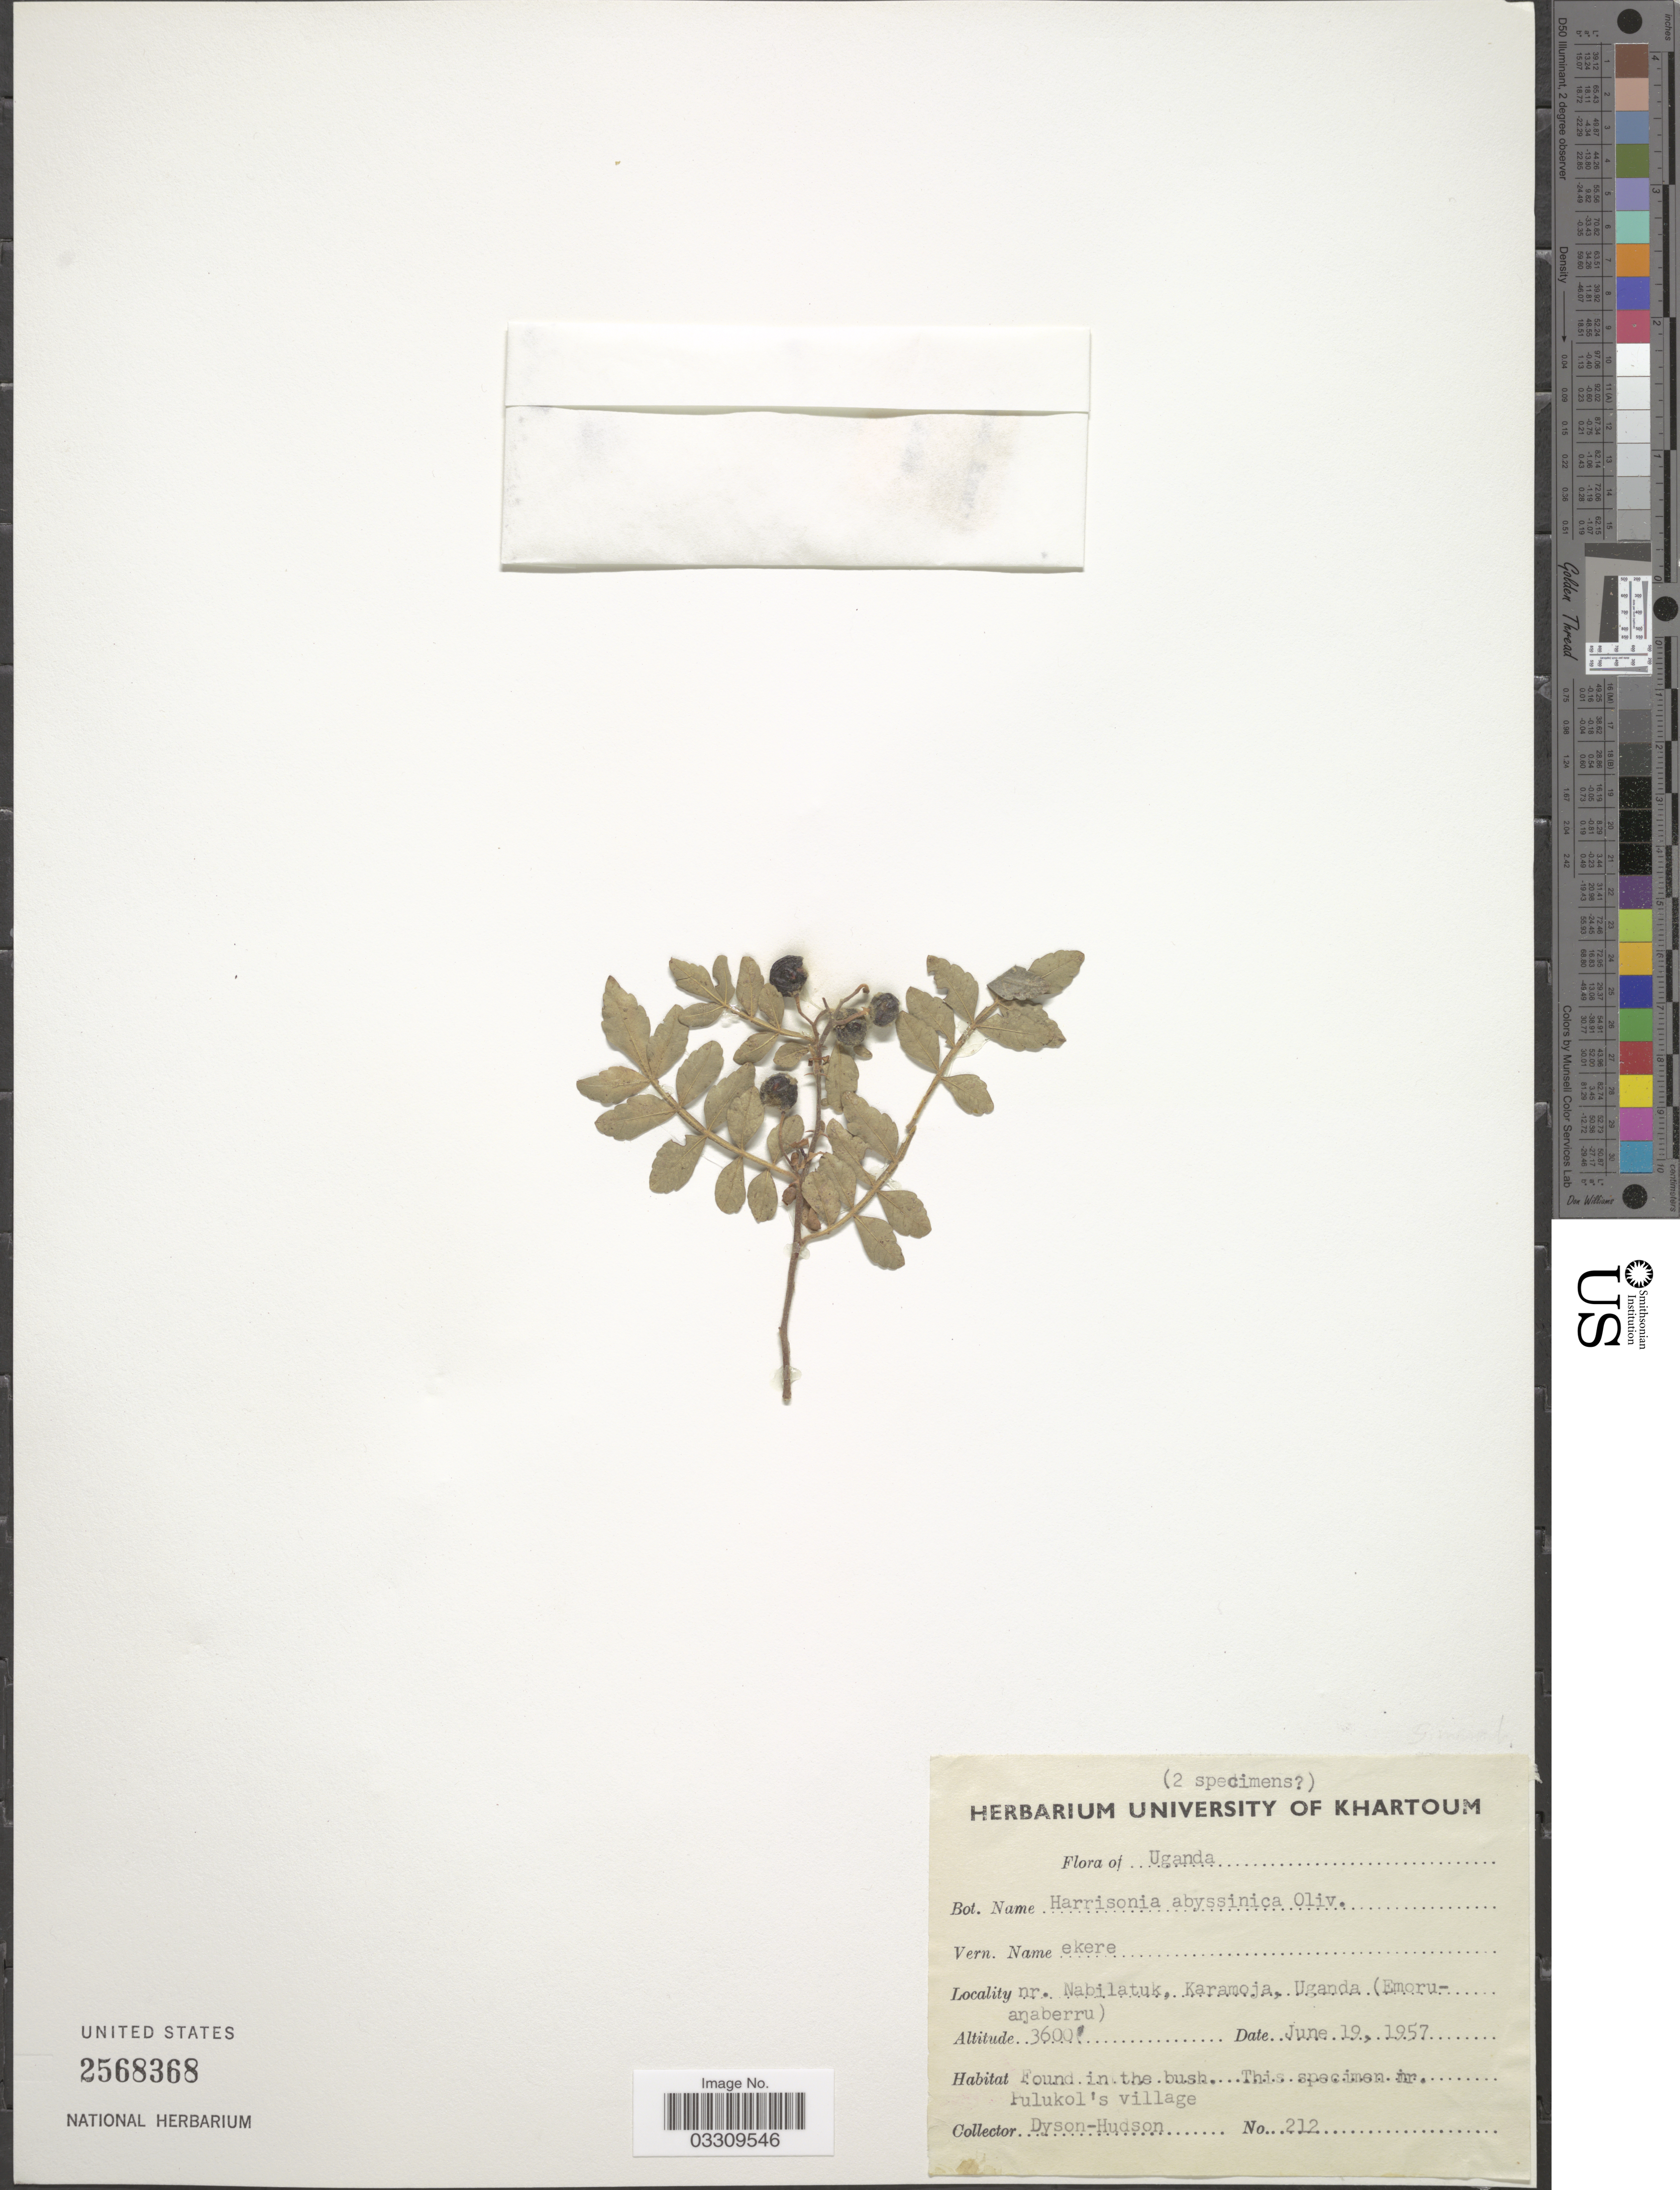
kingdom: Plantae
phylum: Tracheophyta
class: Magnoliopsida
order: Sapindales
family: Rutaceae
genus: Harrisonia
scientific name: Harrisonia abyssinica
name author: Oliv.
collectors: Dyson-Hudson, --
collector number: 212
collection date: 1957-06-19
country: Uganda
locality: Nr. Nabilatuk, Karamoja, Uganda (Emoruanaberru). Fulukol's village.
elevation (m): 1097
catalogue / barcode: US 2568368